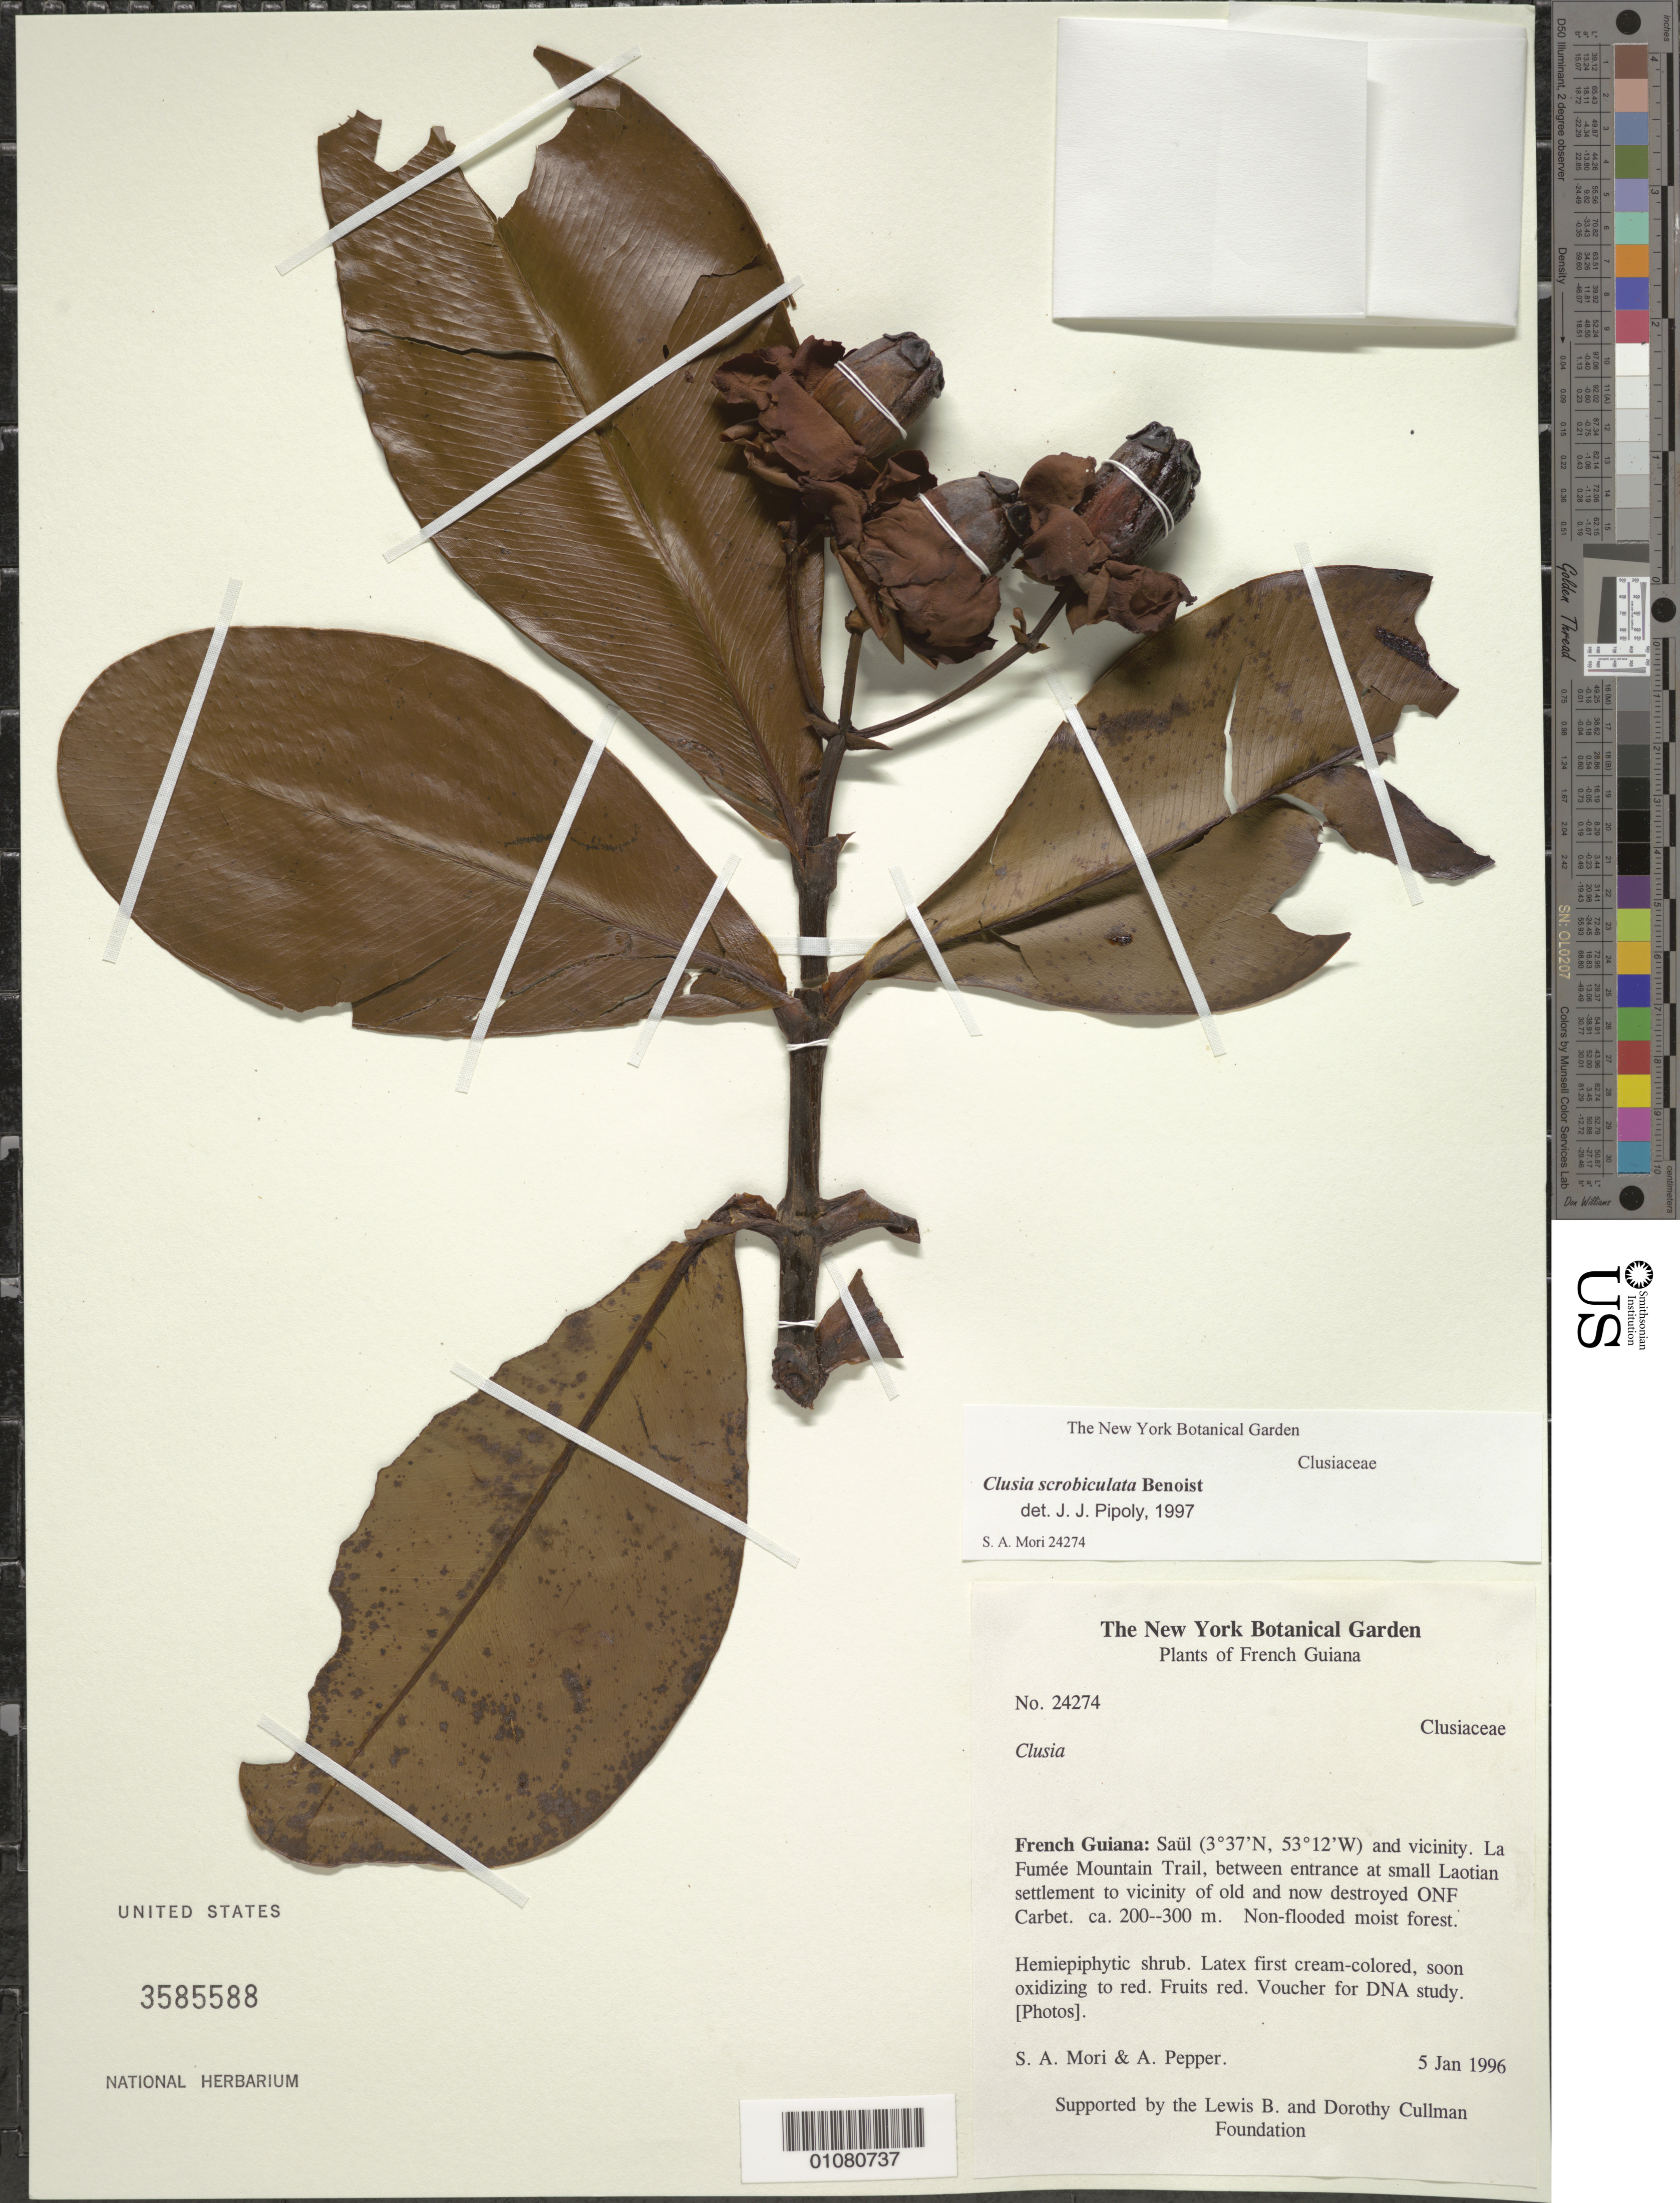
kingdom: Plantae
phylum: Tracheophyta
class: Magnoliopsida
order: Malpighiales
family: Clusiaceae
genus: Clusia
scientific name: Clusia scrobiculata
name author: Benoist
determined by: Pipoly, J. J., III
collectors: S. Mori & A. Pepper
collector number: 24274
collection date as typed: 5-Jan-96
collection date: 1996-01-05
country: French Guiana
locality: Saül and vic., La Fumée Mountain Trail, between entrance at small Laotian settlement to vic of old and now destroyed ONF Carbet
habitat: Non-flooded moist forest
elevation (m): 200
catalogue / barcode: US 3585588